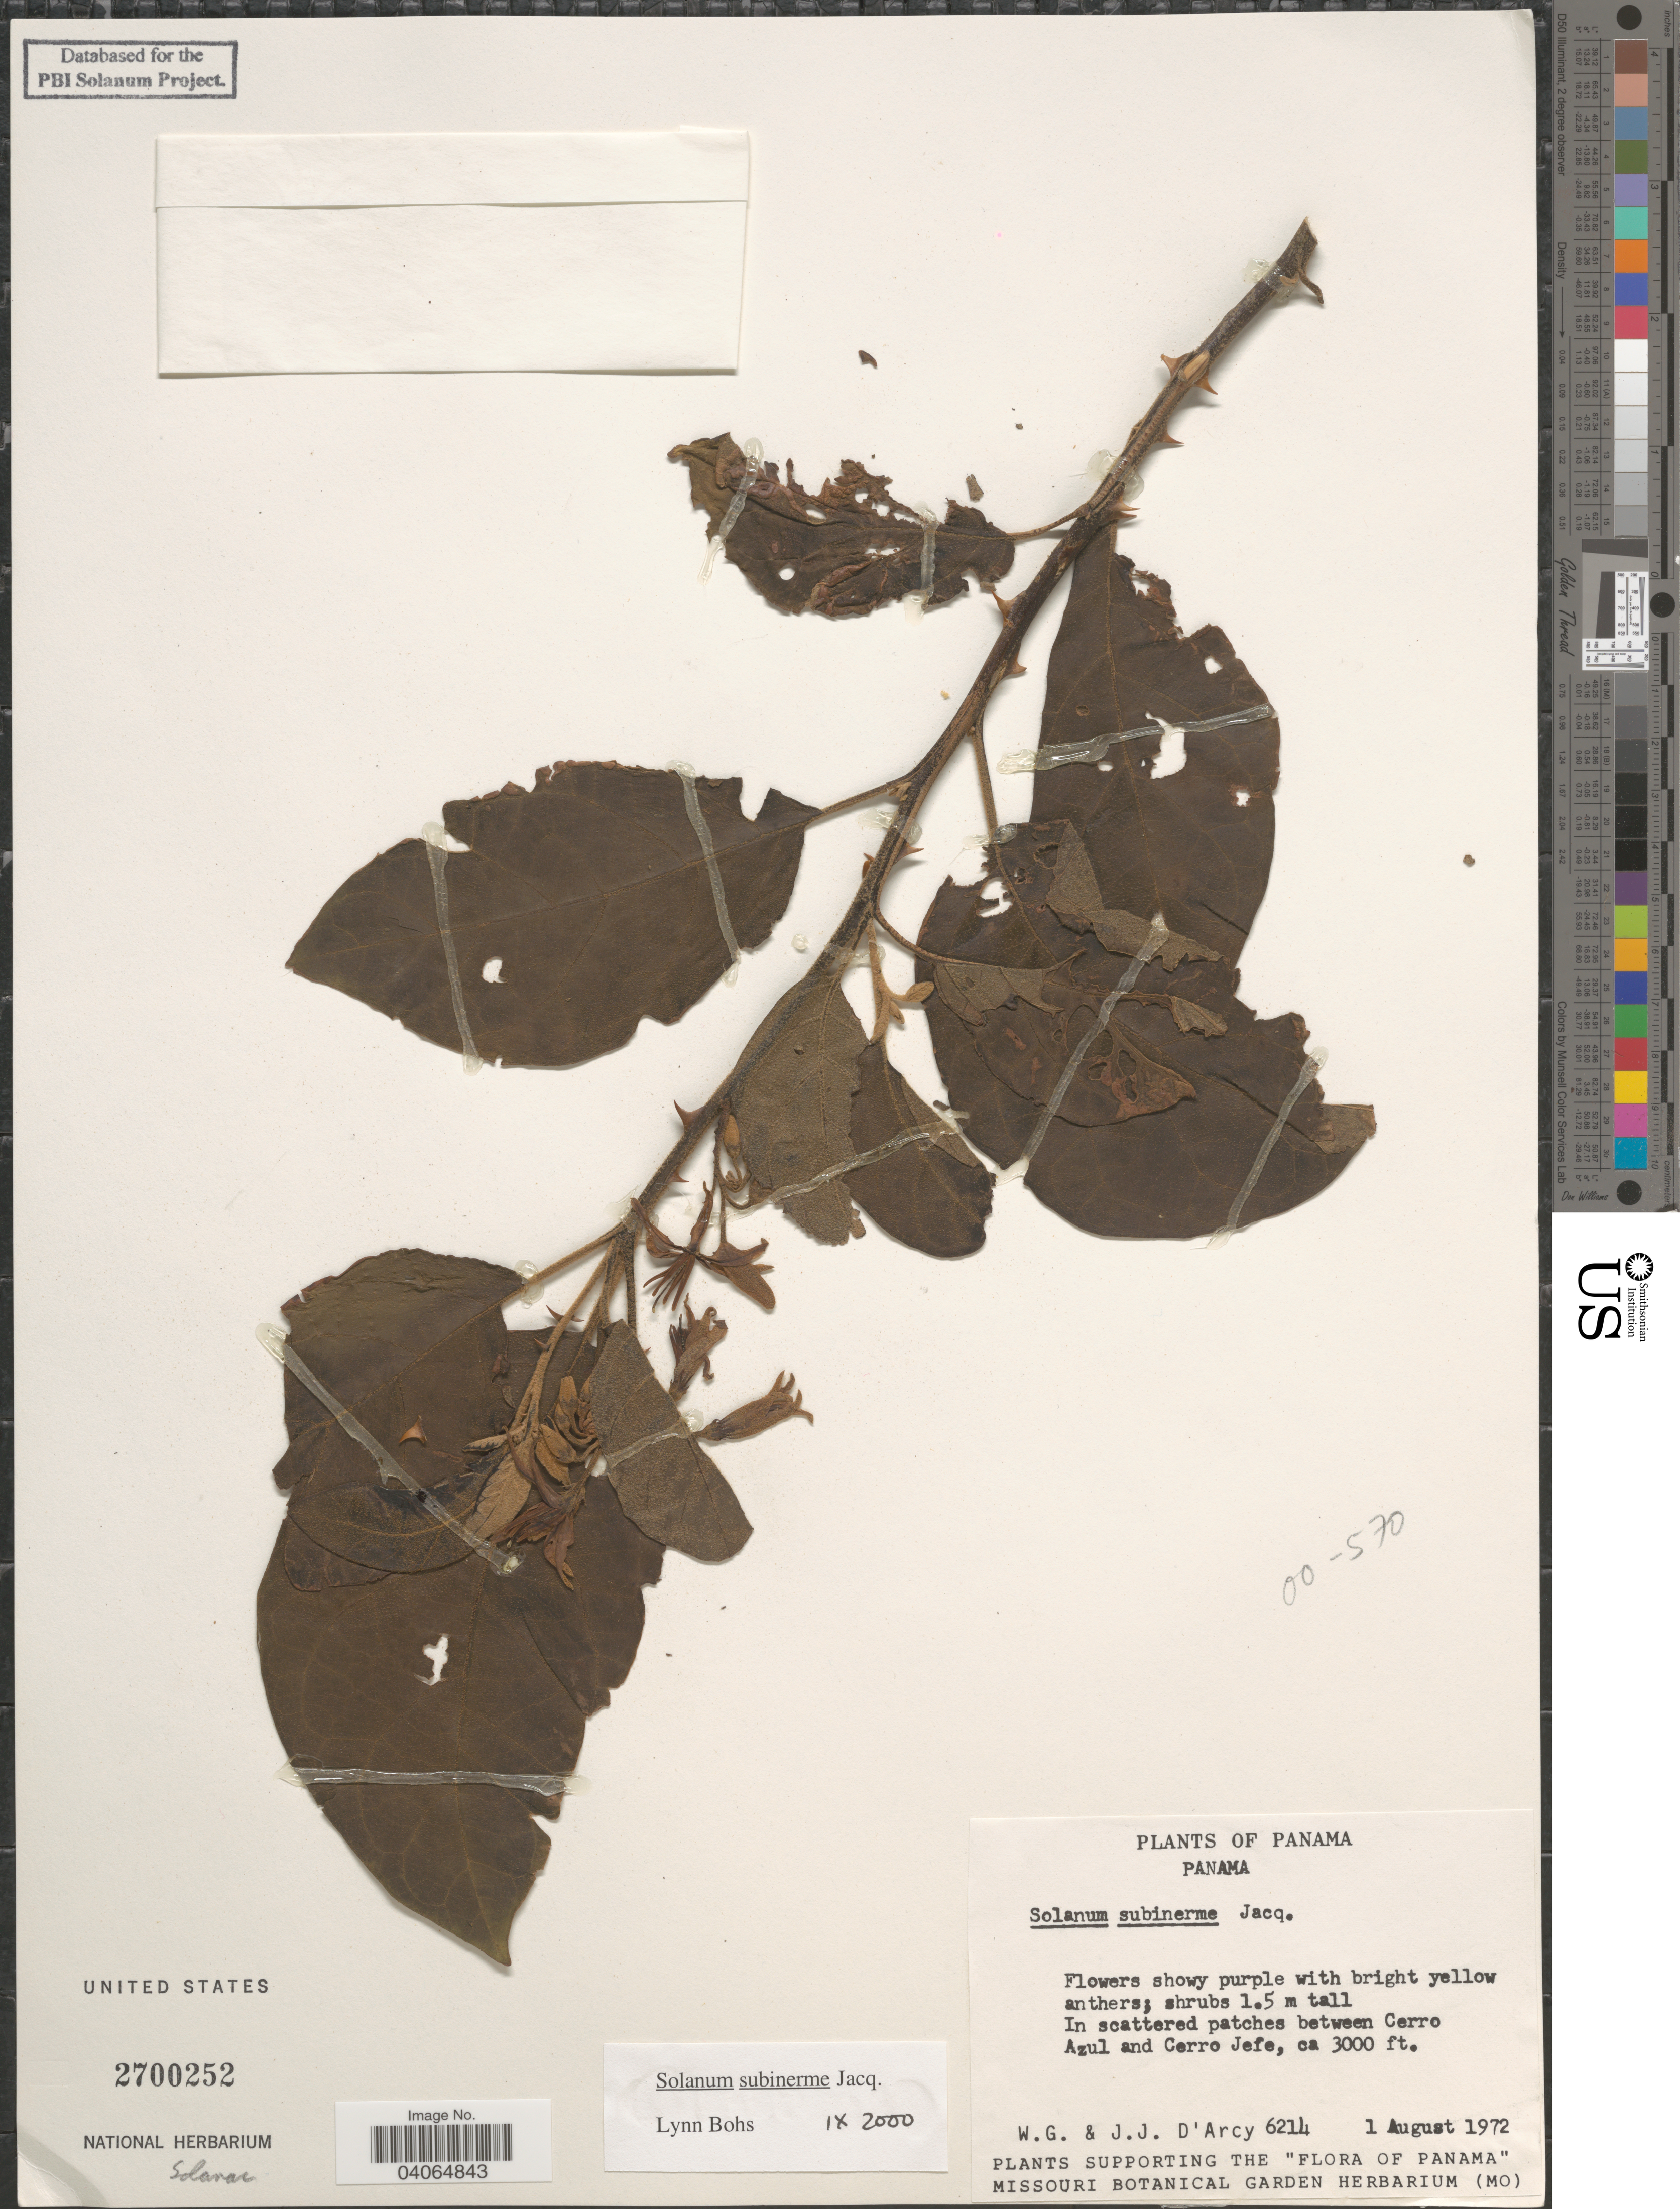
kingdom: Plantae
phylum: Tracheophyta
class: Magnoliopsida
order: Solanales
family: Solanaceae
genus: Solanum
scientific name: Solanum subinerme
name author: Jacq.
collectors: W. G. D'Arcy & J. J. D'Arcy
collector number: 6214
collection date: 1972-08-01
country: Panama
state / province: Panamá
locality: Between Cerro Azul and Cerro Jefe.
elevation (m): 914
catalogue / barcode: US 2700252